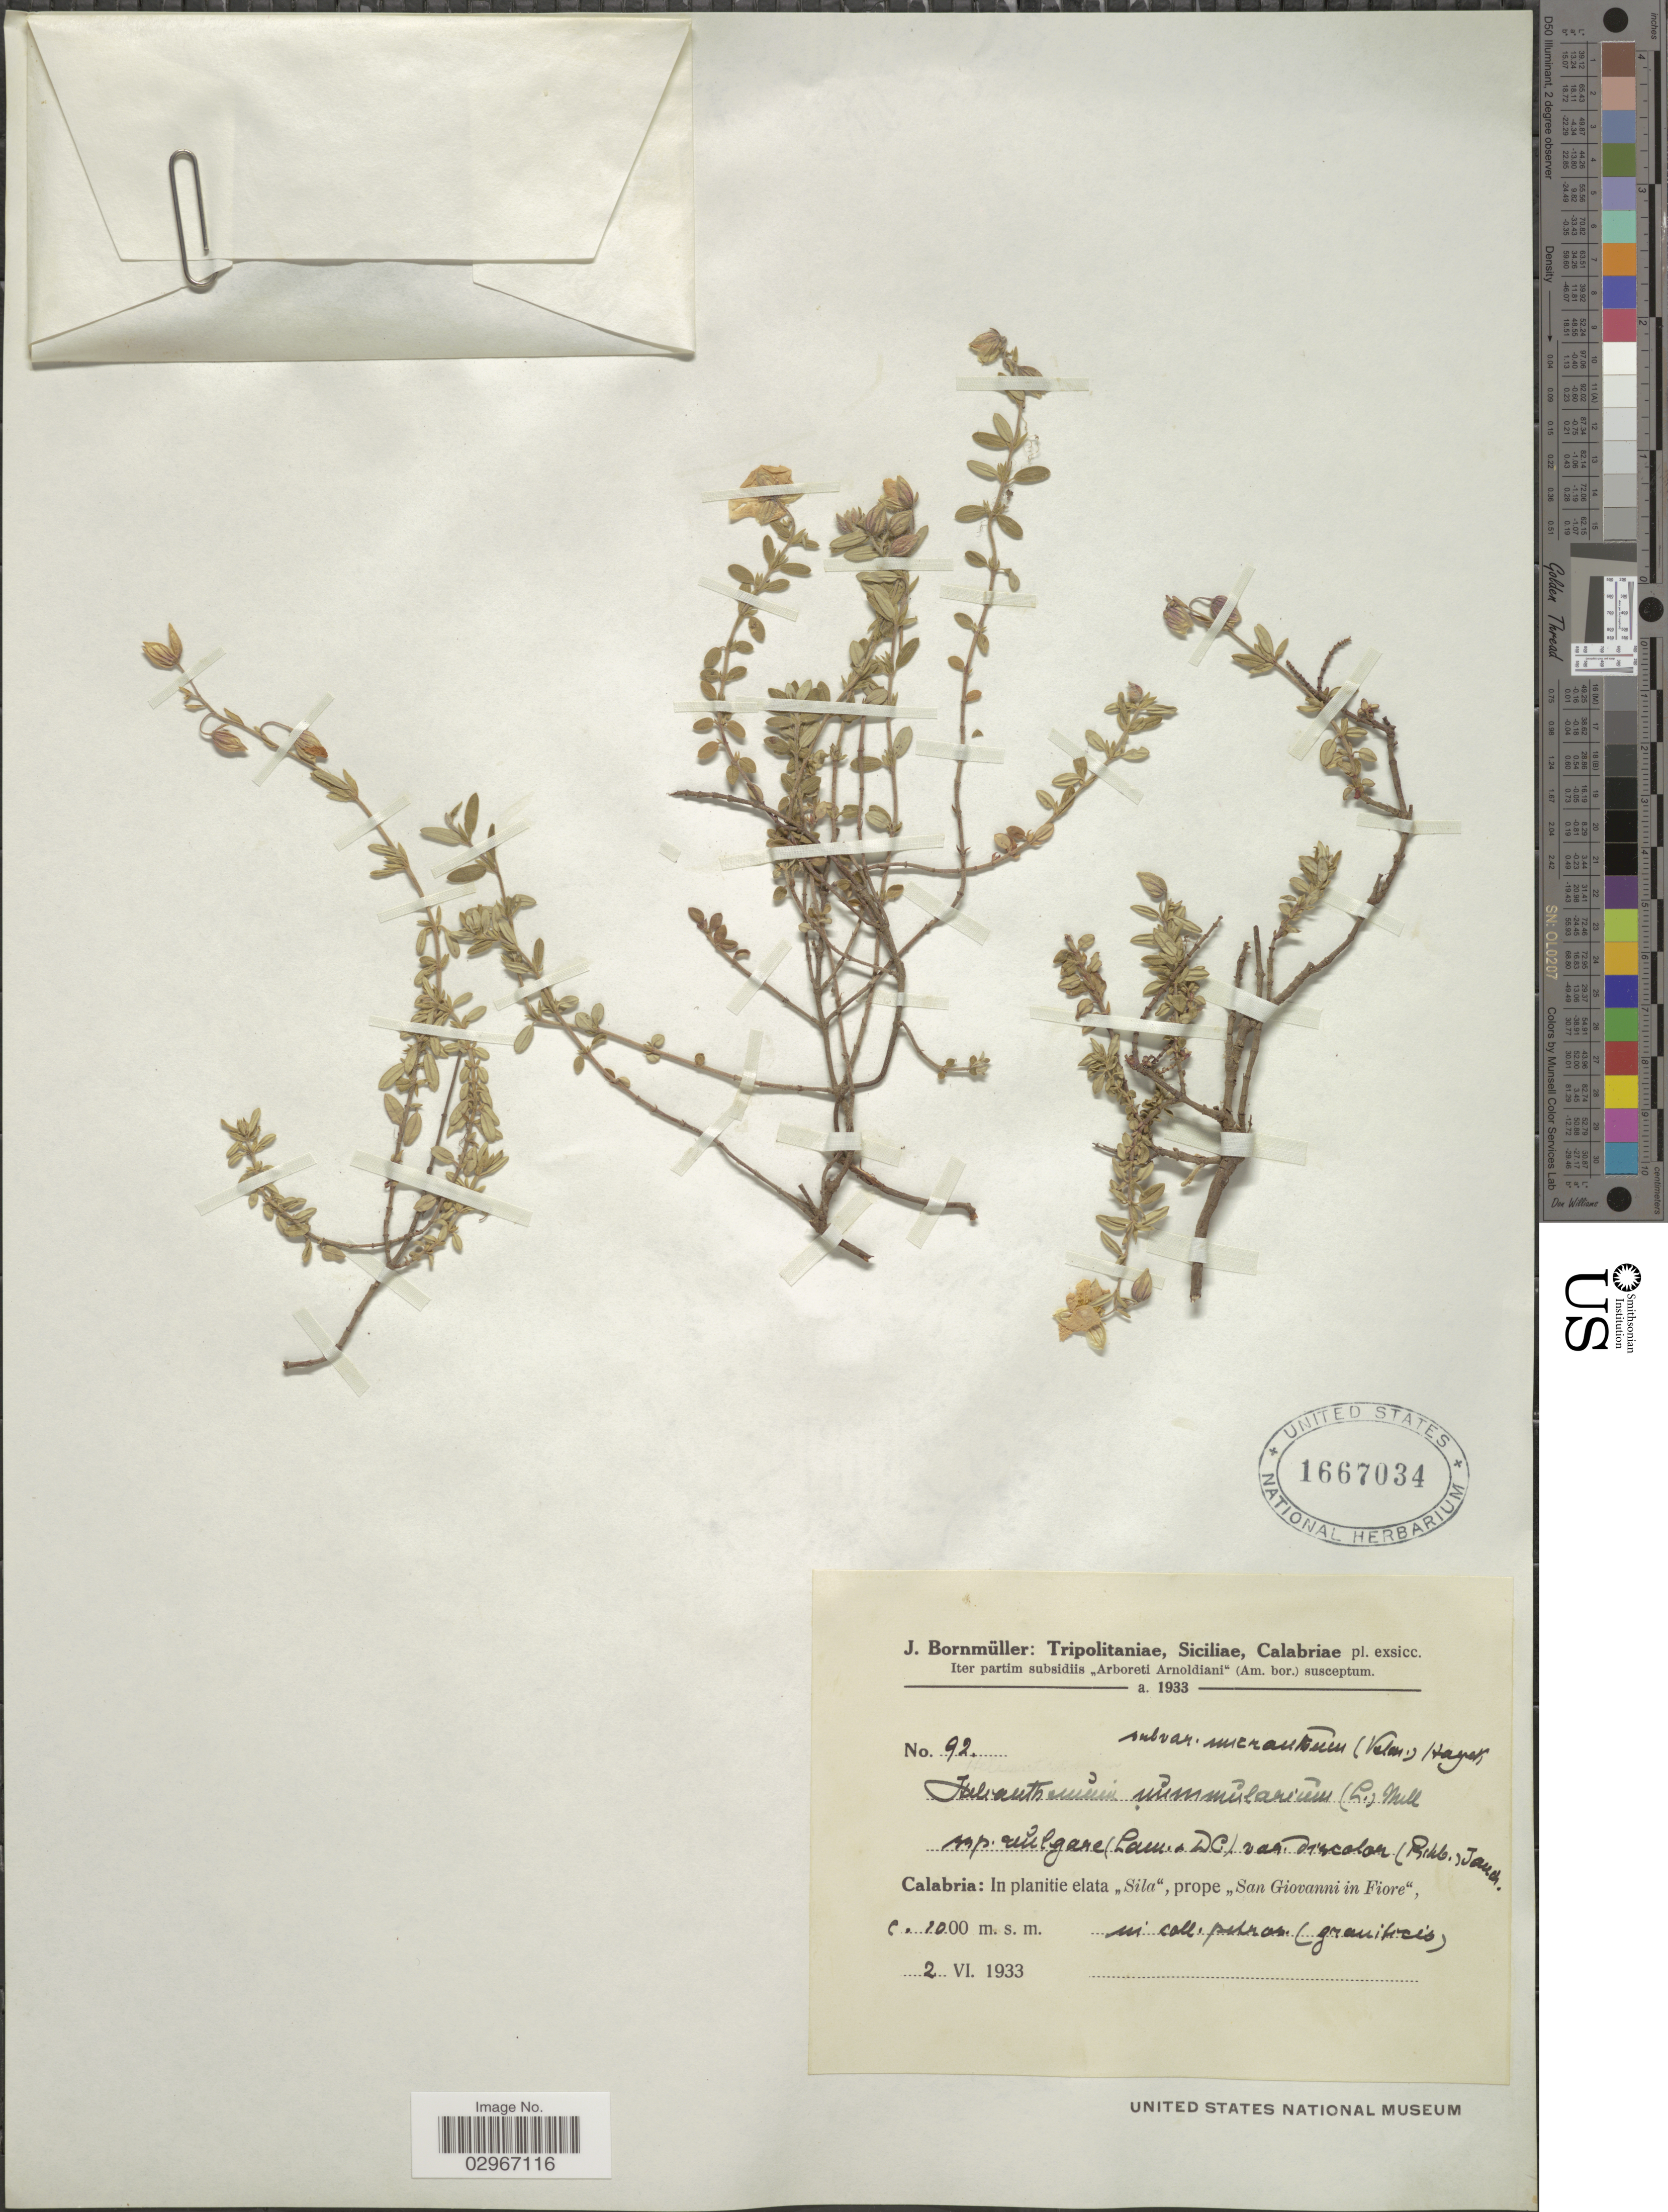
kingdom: Plantae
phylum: Tracheophyta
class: Magnoliopsida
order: Malvales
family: Cistaceae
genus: Helianthemum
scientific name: Helianthemum nummularium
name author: (L.) Mill.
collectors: J. Bornmüller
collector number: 92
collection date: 1933-06-02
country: Italy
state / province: Calabria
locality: In planitie elata "Sila", prope "San Giovanni in Fiore", ui [interpreted] coll. petran [interpreted] (graviticis).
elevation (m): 1000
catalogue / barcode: US 1667034